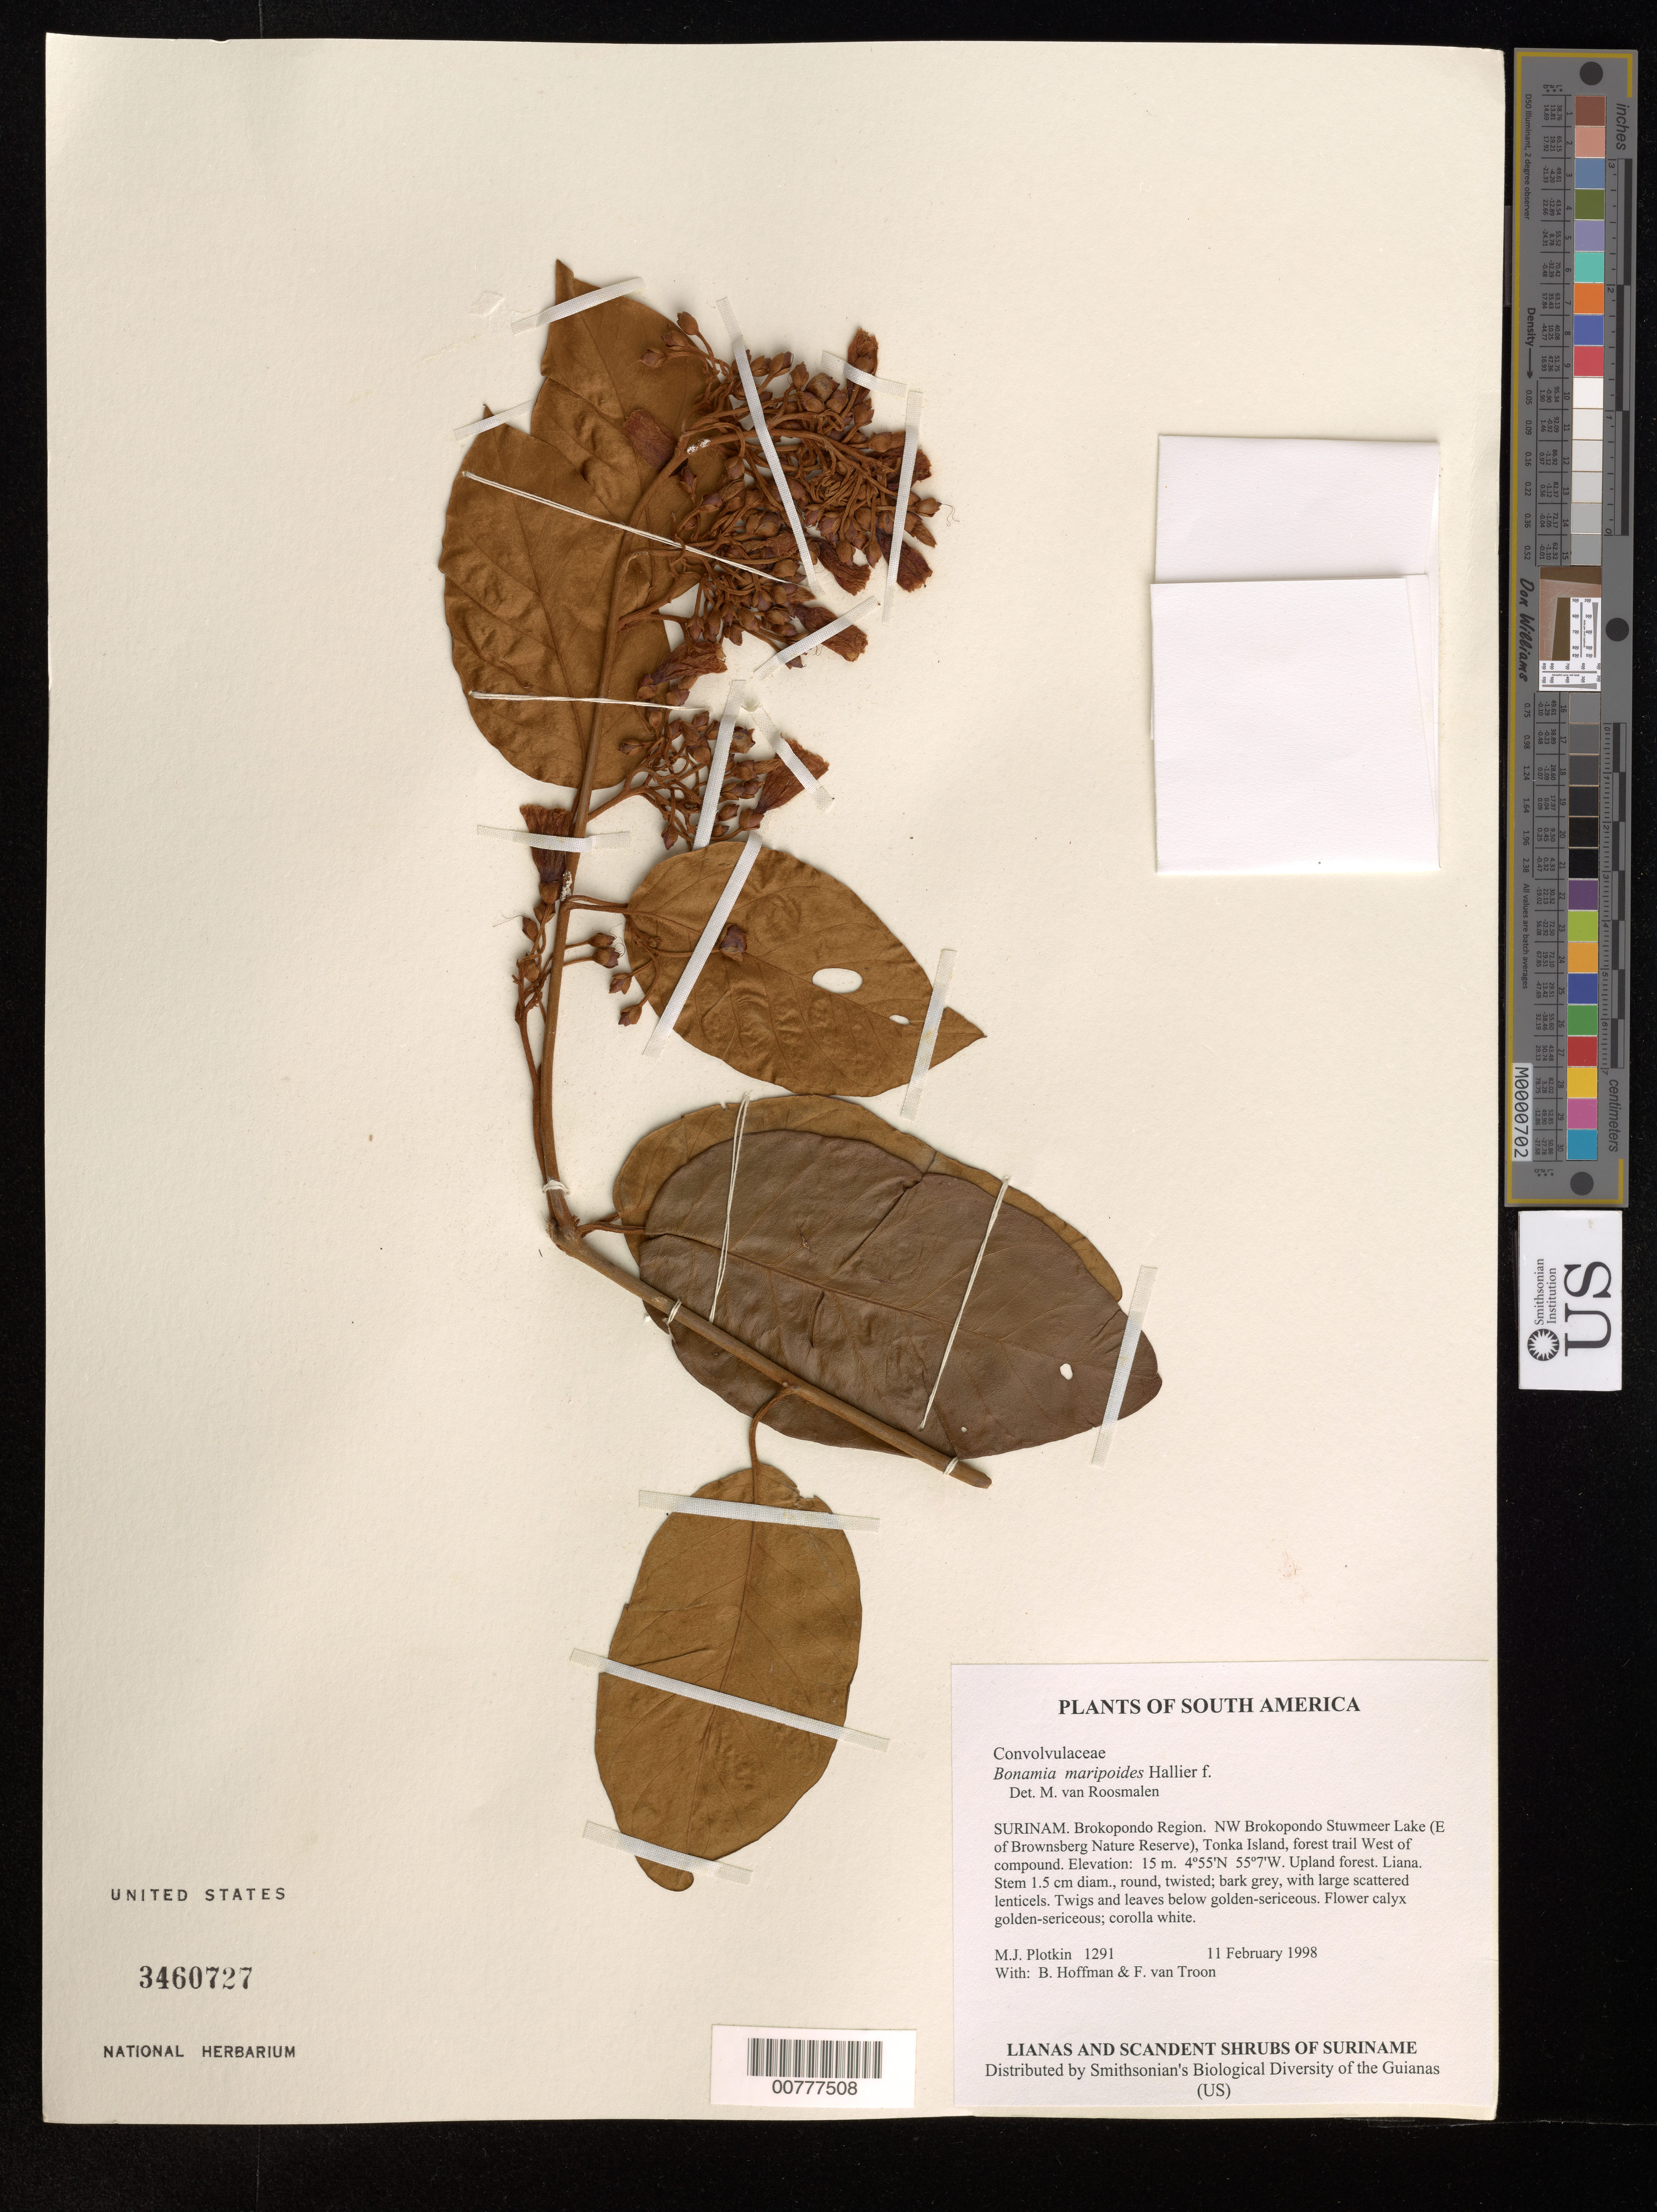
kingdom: Plantae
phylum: Tracheophyta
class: Magnoliopsida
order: Solanales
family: Convolvulaceae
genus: Bonamia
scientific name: Bonamia maripoides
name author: Hallier f.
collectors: M. Plotkin, B. Hoffman & F. Van Troon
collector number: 1291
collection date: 1998-02-11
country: Suriname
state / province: Brokopondo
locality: NW Brokopondo Stuwmeer Lake (E of Brownsberg Nature Reserve), Tonka Island, forest trail West of compound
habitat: Upland forest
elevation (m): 15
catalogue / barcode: US 3460727